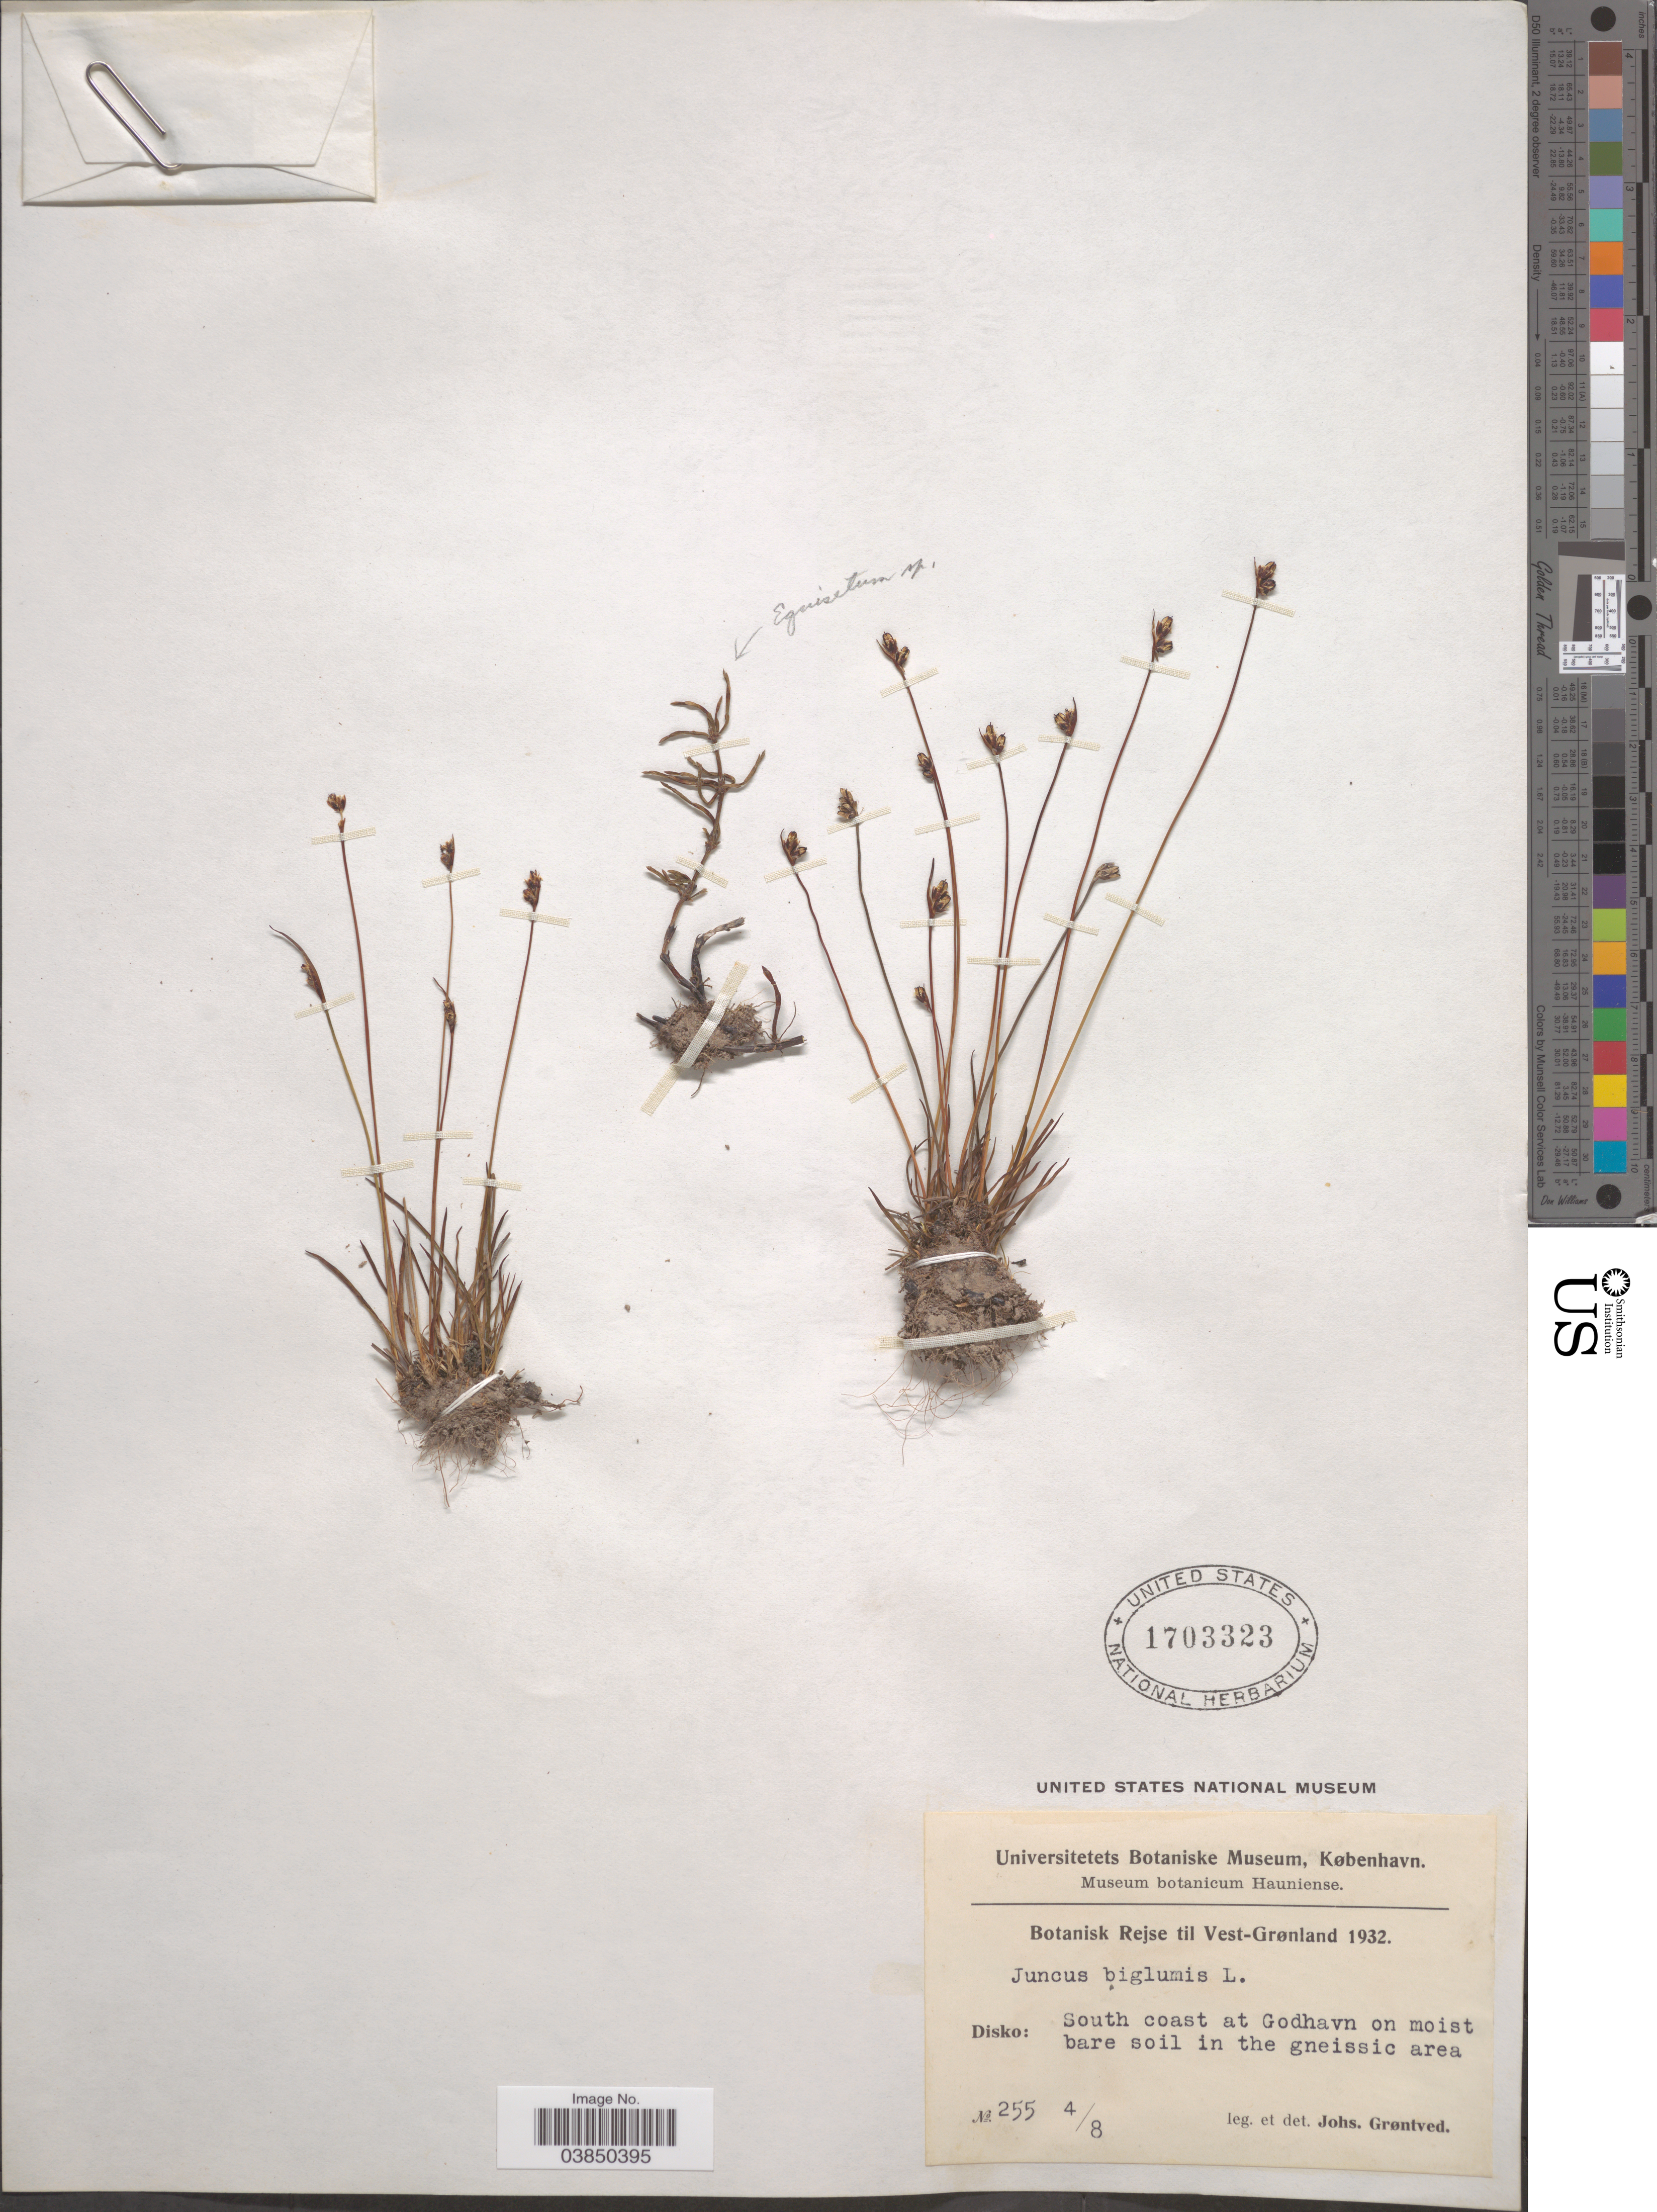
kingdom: Plantae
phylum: Tracheophyta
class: Liliopsida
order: Poales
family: Juncaceae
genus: Juncus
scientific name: Juncus biglumis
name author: L.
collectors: J. Grøntved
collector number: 255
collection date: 1932-08-04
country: Greenland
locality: Vest-Grønland. Disko: South coast at Godhavn on moist bare soil in the gneissic area.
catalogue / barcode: US 1703323